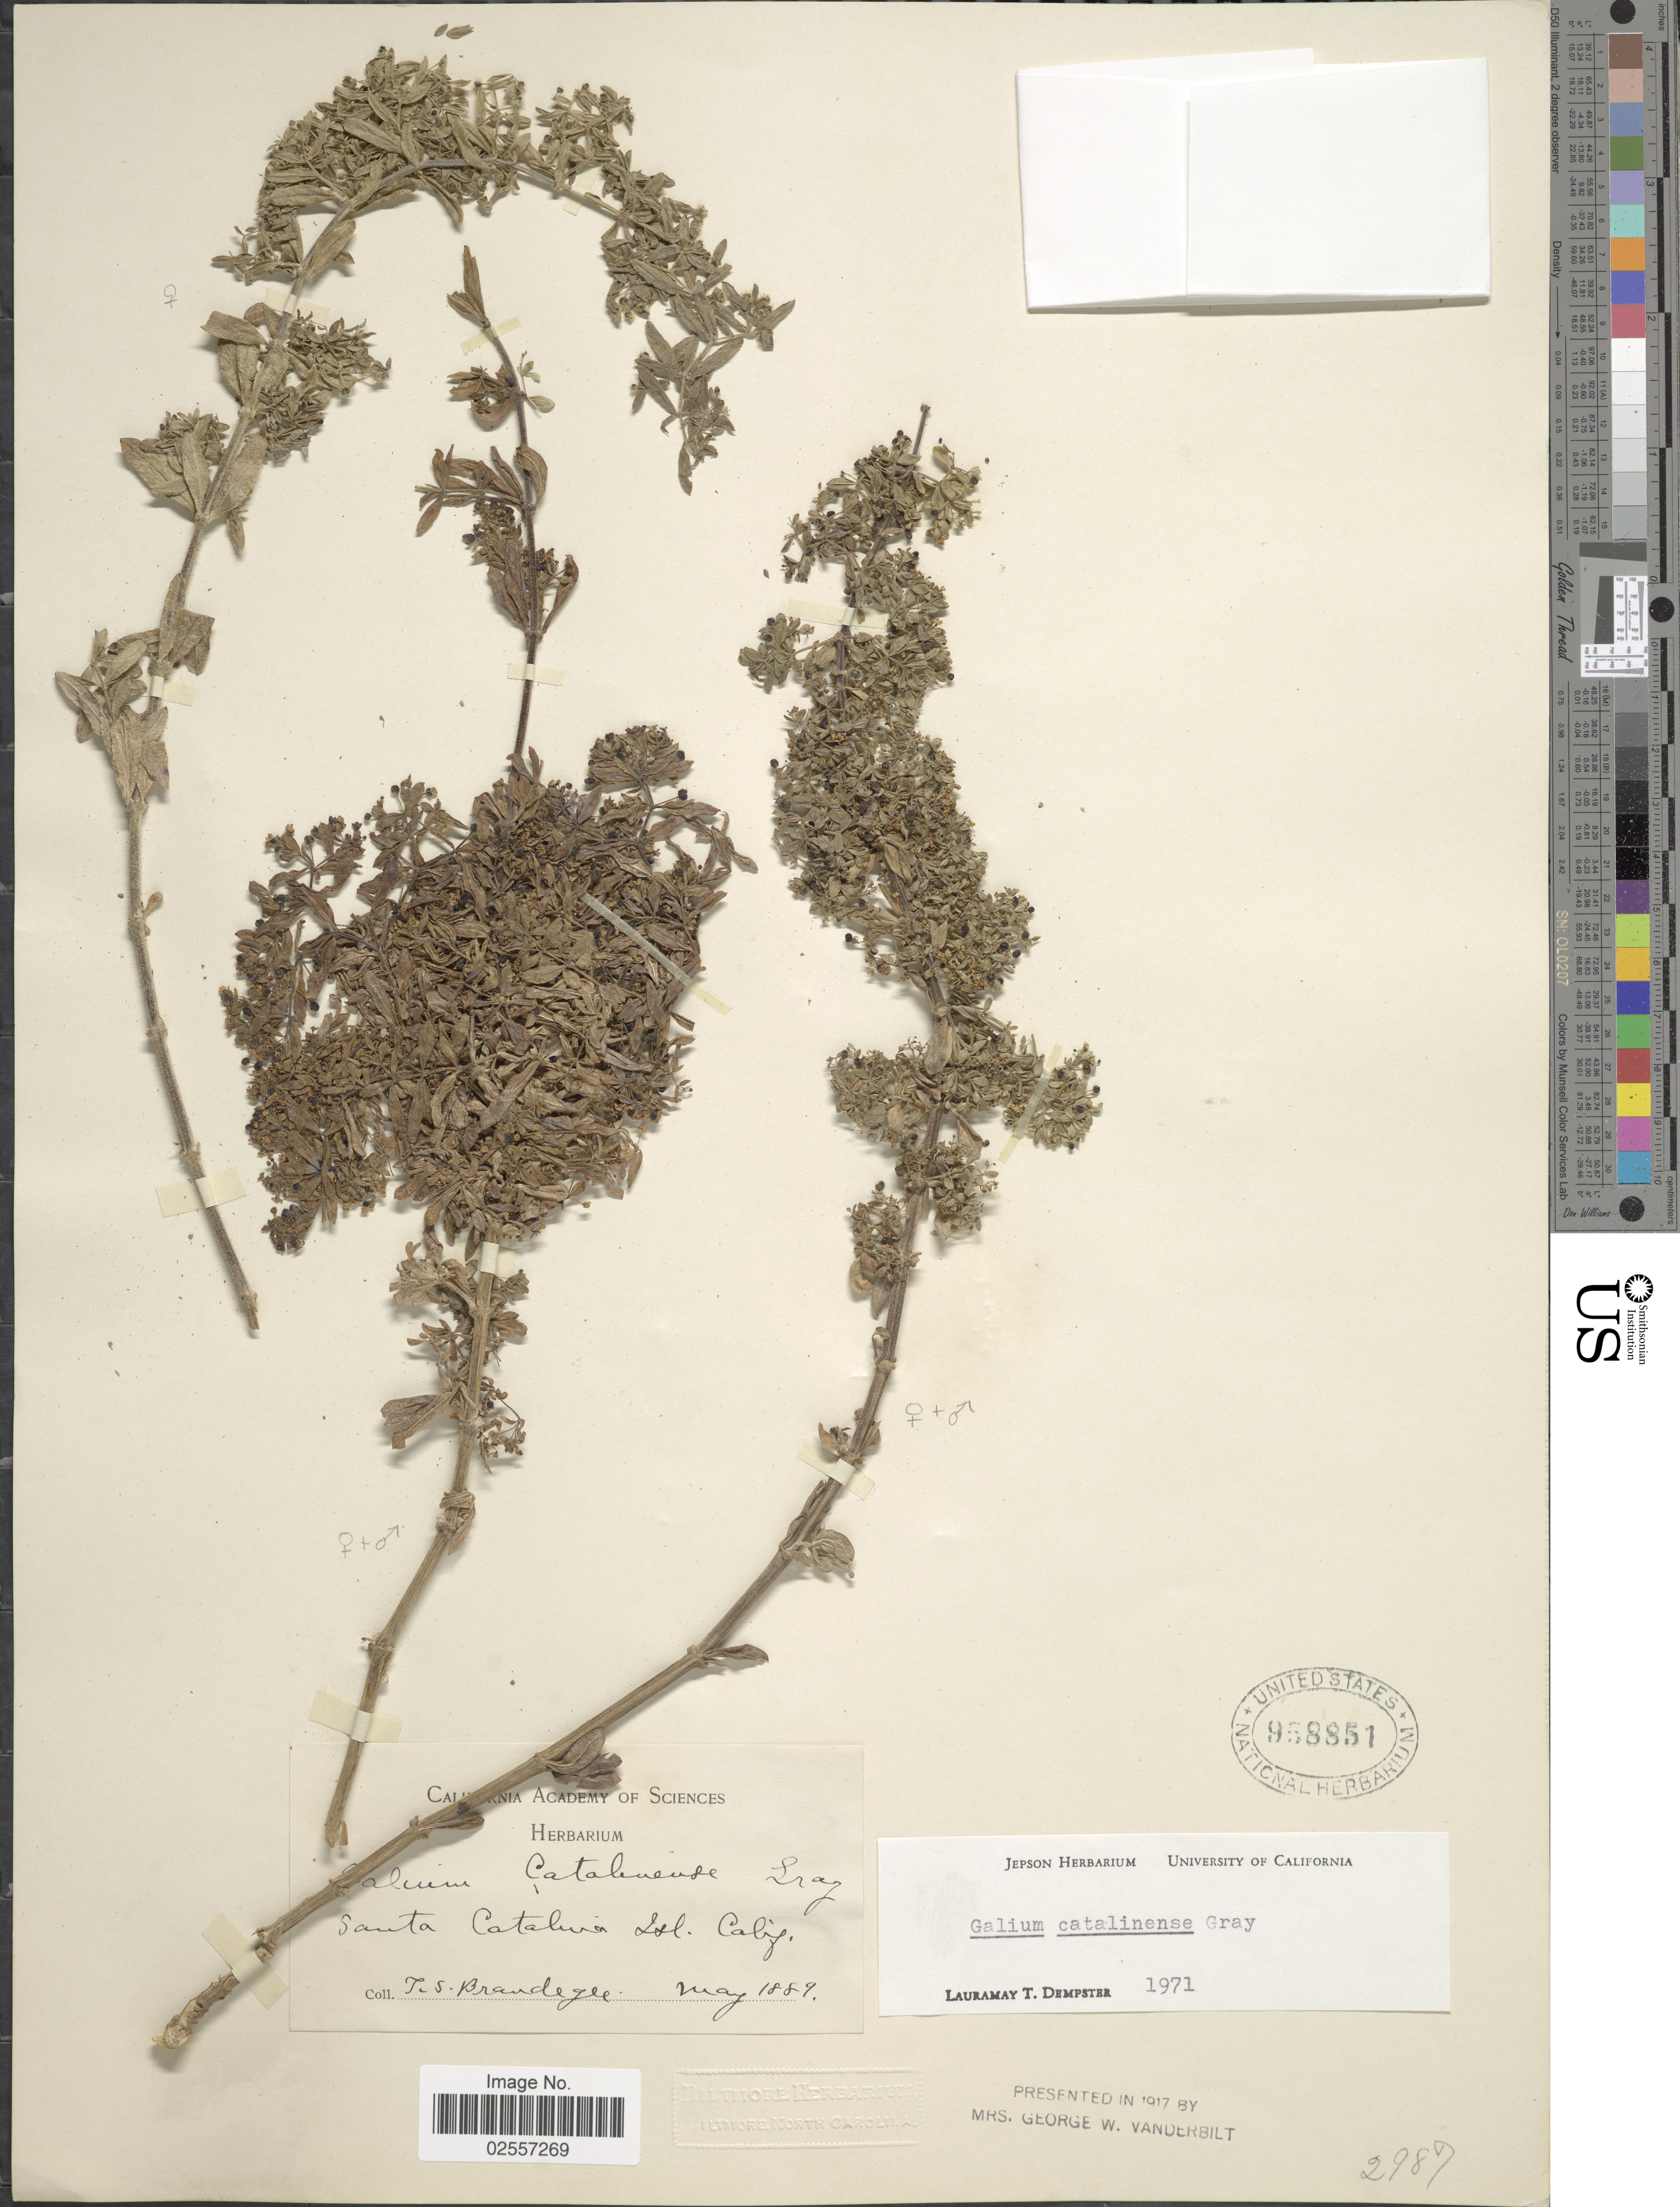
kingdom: Plantae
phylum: Tracheophyta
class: Magnoliopsida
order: Gentianales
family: Rubiaceae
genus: Galium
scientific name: Galium catalinense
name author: A. Gray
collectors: T. S. Brandegee (herbarium)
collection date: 1889-05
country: United States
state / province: California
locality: Santa Catalina Isl. Calif.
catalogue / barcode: US 958851